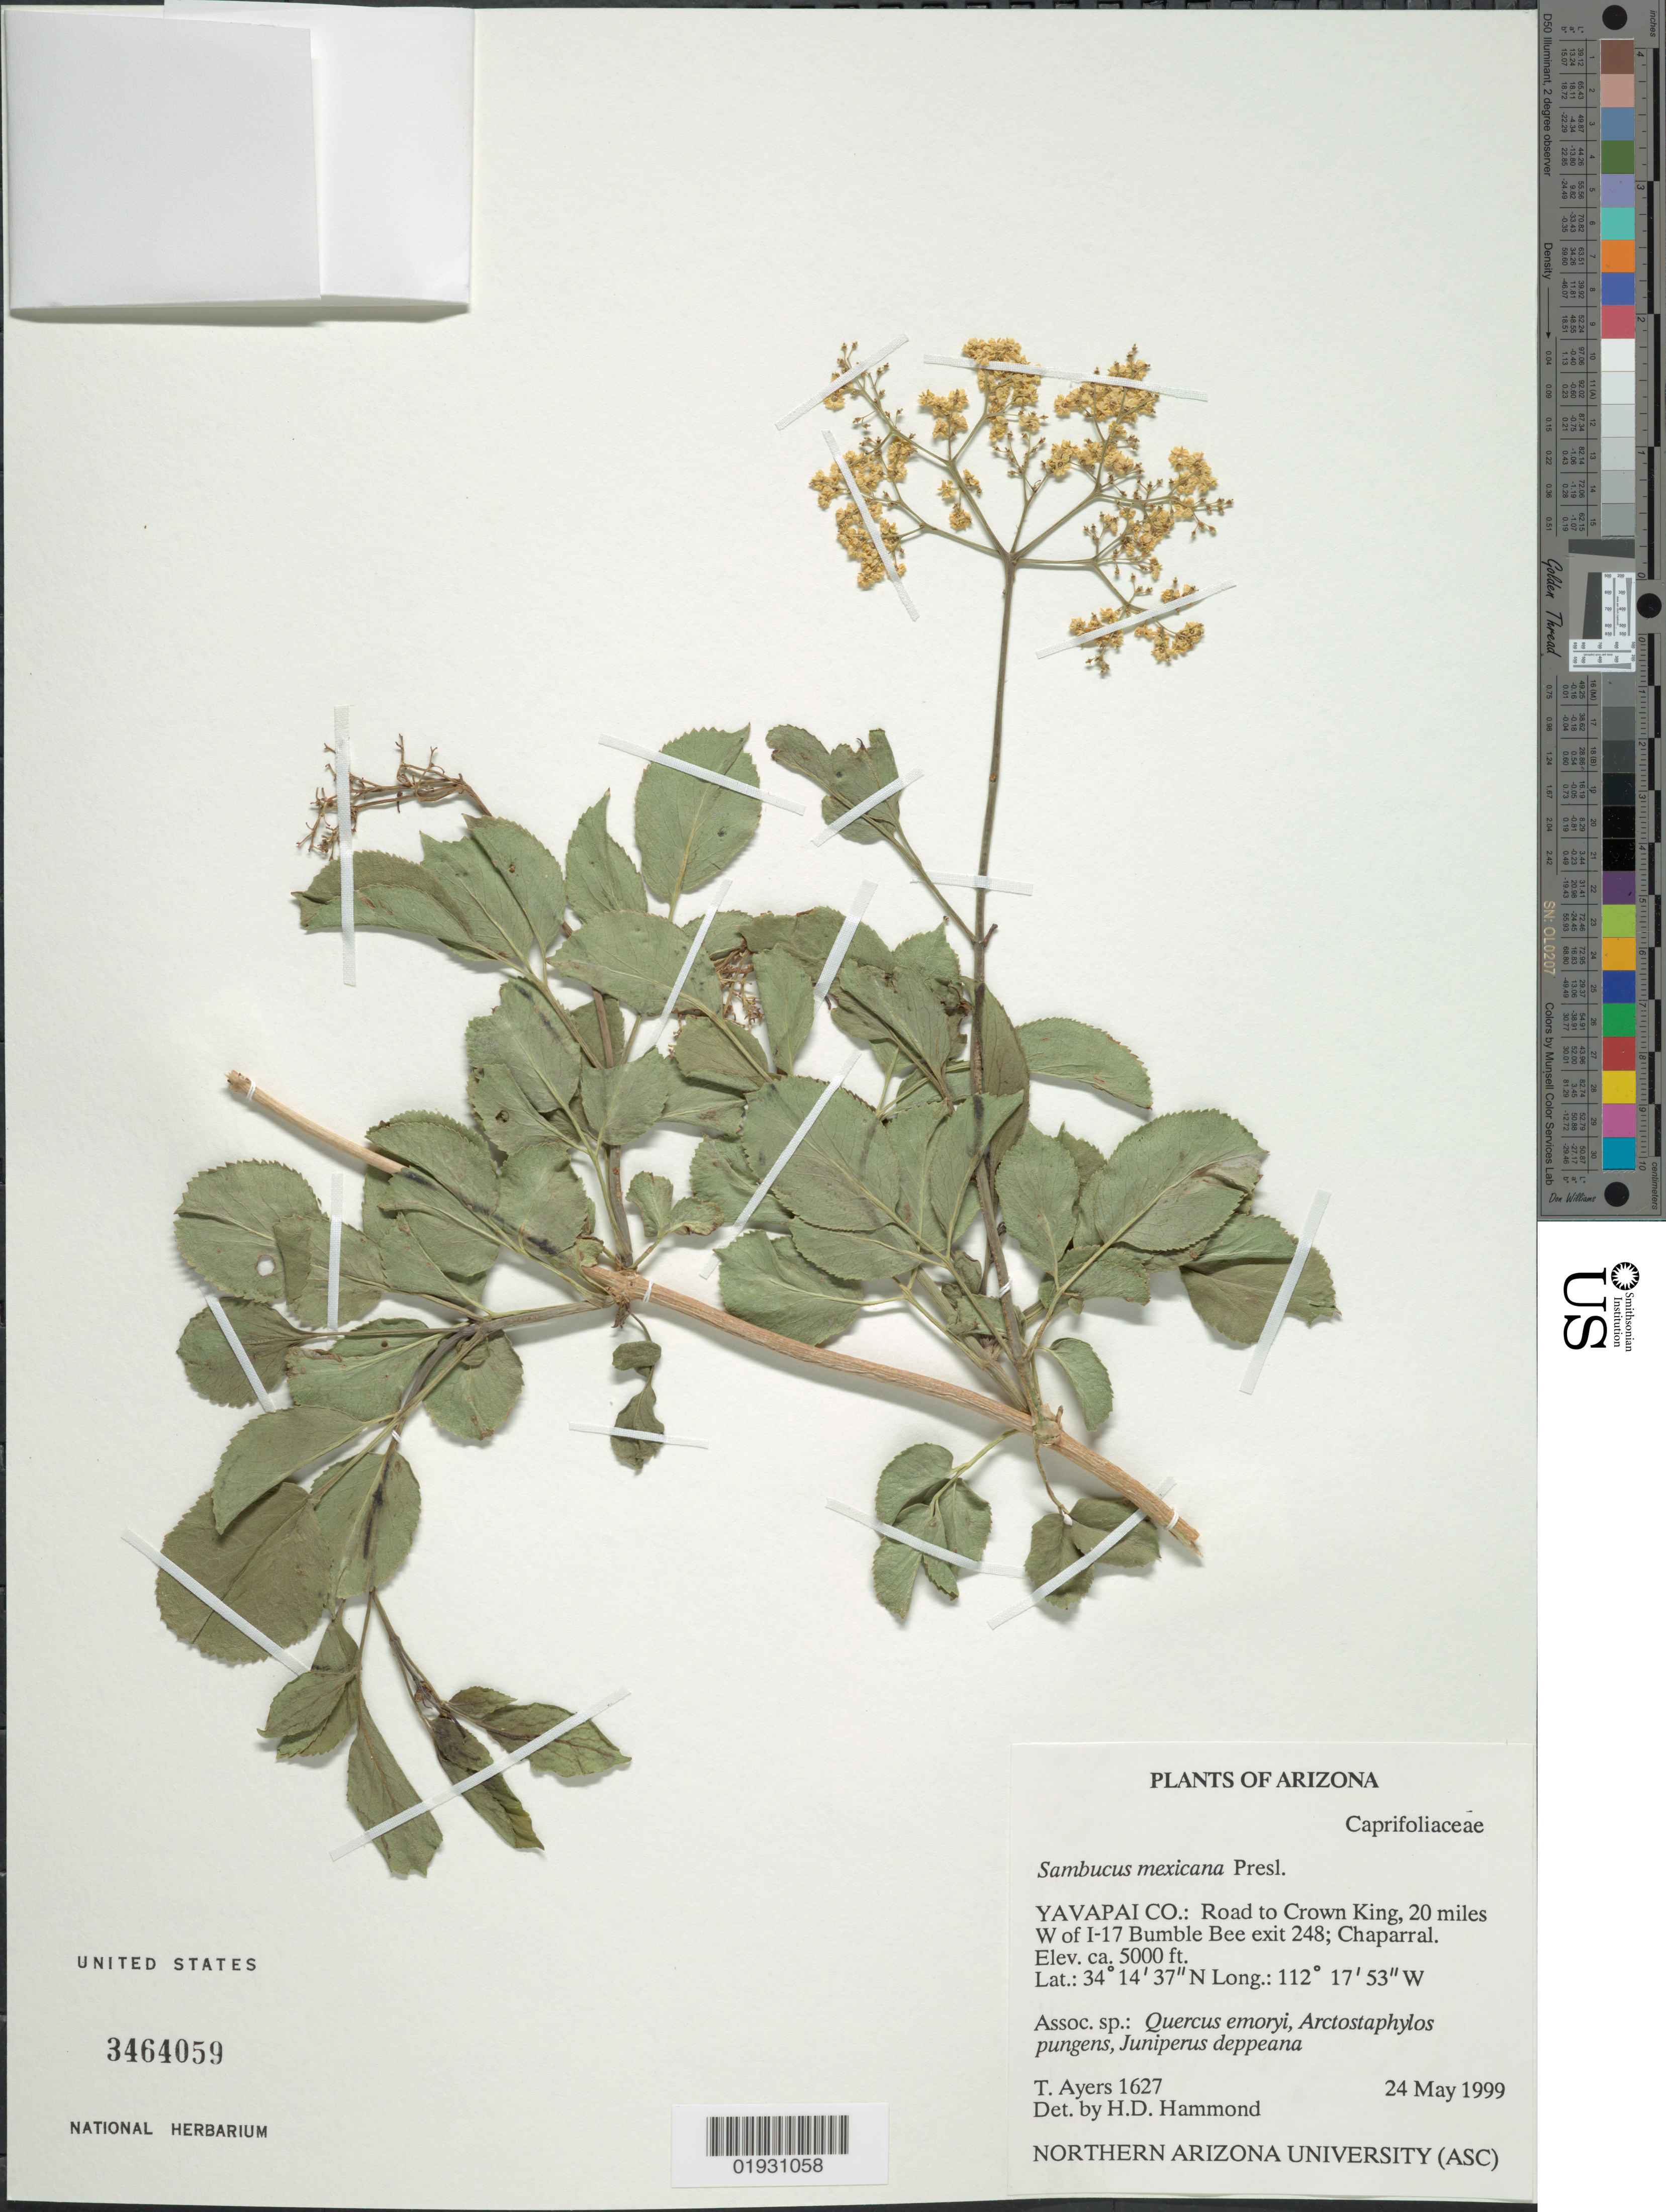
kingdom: Plantae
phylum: Tracheophyta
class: Magnoliopsida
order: Dipsacales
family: Viburnaceae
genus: Sambucus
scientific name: Sambucus mexicana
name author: C. Presl ex DC.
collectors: T. J. Ayers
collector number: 1627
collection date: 1999-05-24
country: United States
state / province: Arizona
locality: Yavapai Co.: Road to Crown King, 20 miles W of I-17 Bumble Bee exit 248; Chaparral.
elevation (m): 1524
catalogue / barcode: US 3464059